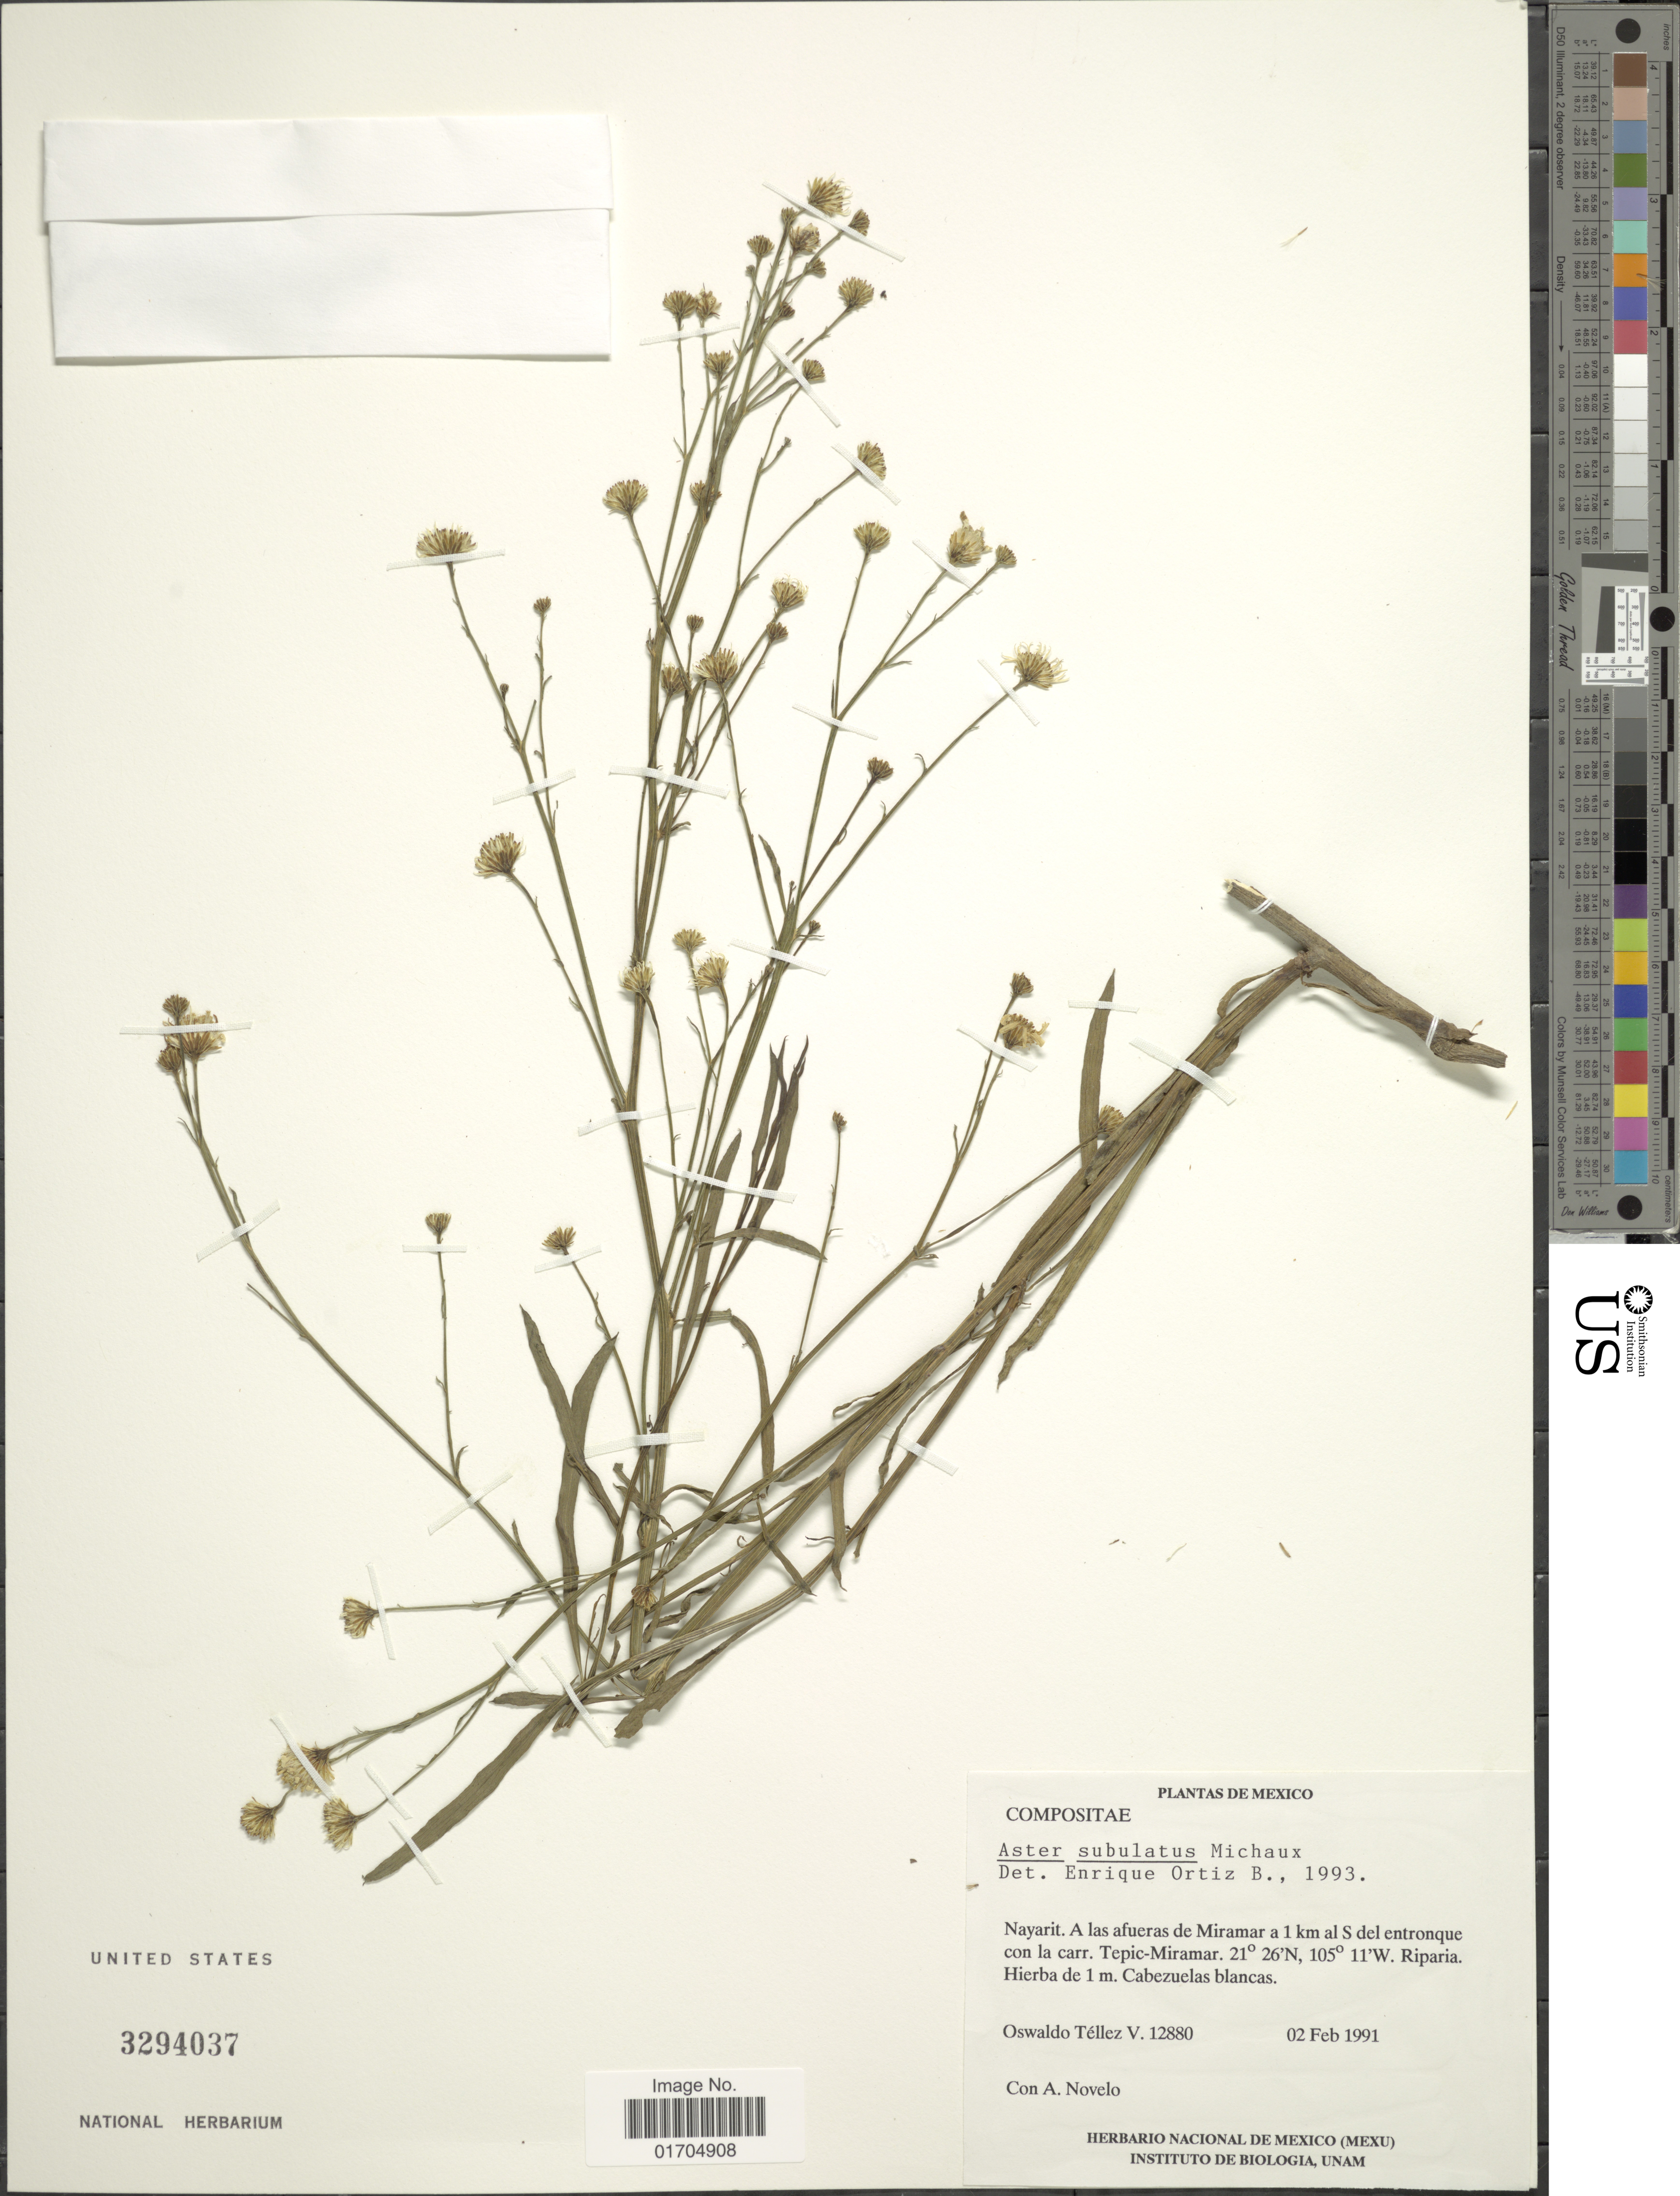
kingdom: Plantae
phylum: Tracheophyta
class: Magnoliopsida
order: Asterales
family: Asteraceae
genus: Symphyotrichum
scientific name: Symphyotrichum subulatum var. parviflorum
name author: (Nees) S.D. Sundb.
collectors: O. Téllez V. & A. Novelo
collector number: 12880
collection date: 1991-02-02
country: Mexico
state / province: Nayarit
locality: A las afueras de Miramar a 1 km al S del entronque con la carr. Tepic-Miramar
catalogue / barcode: US 3294037